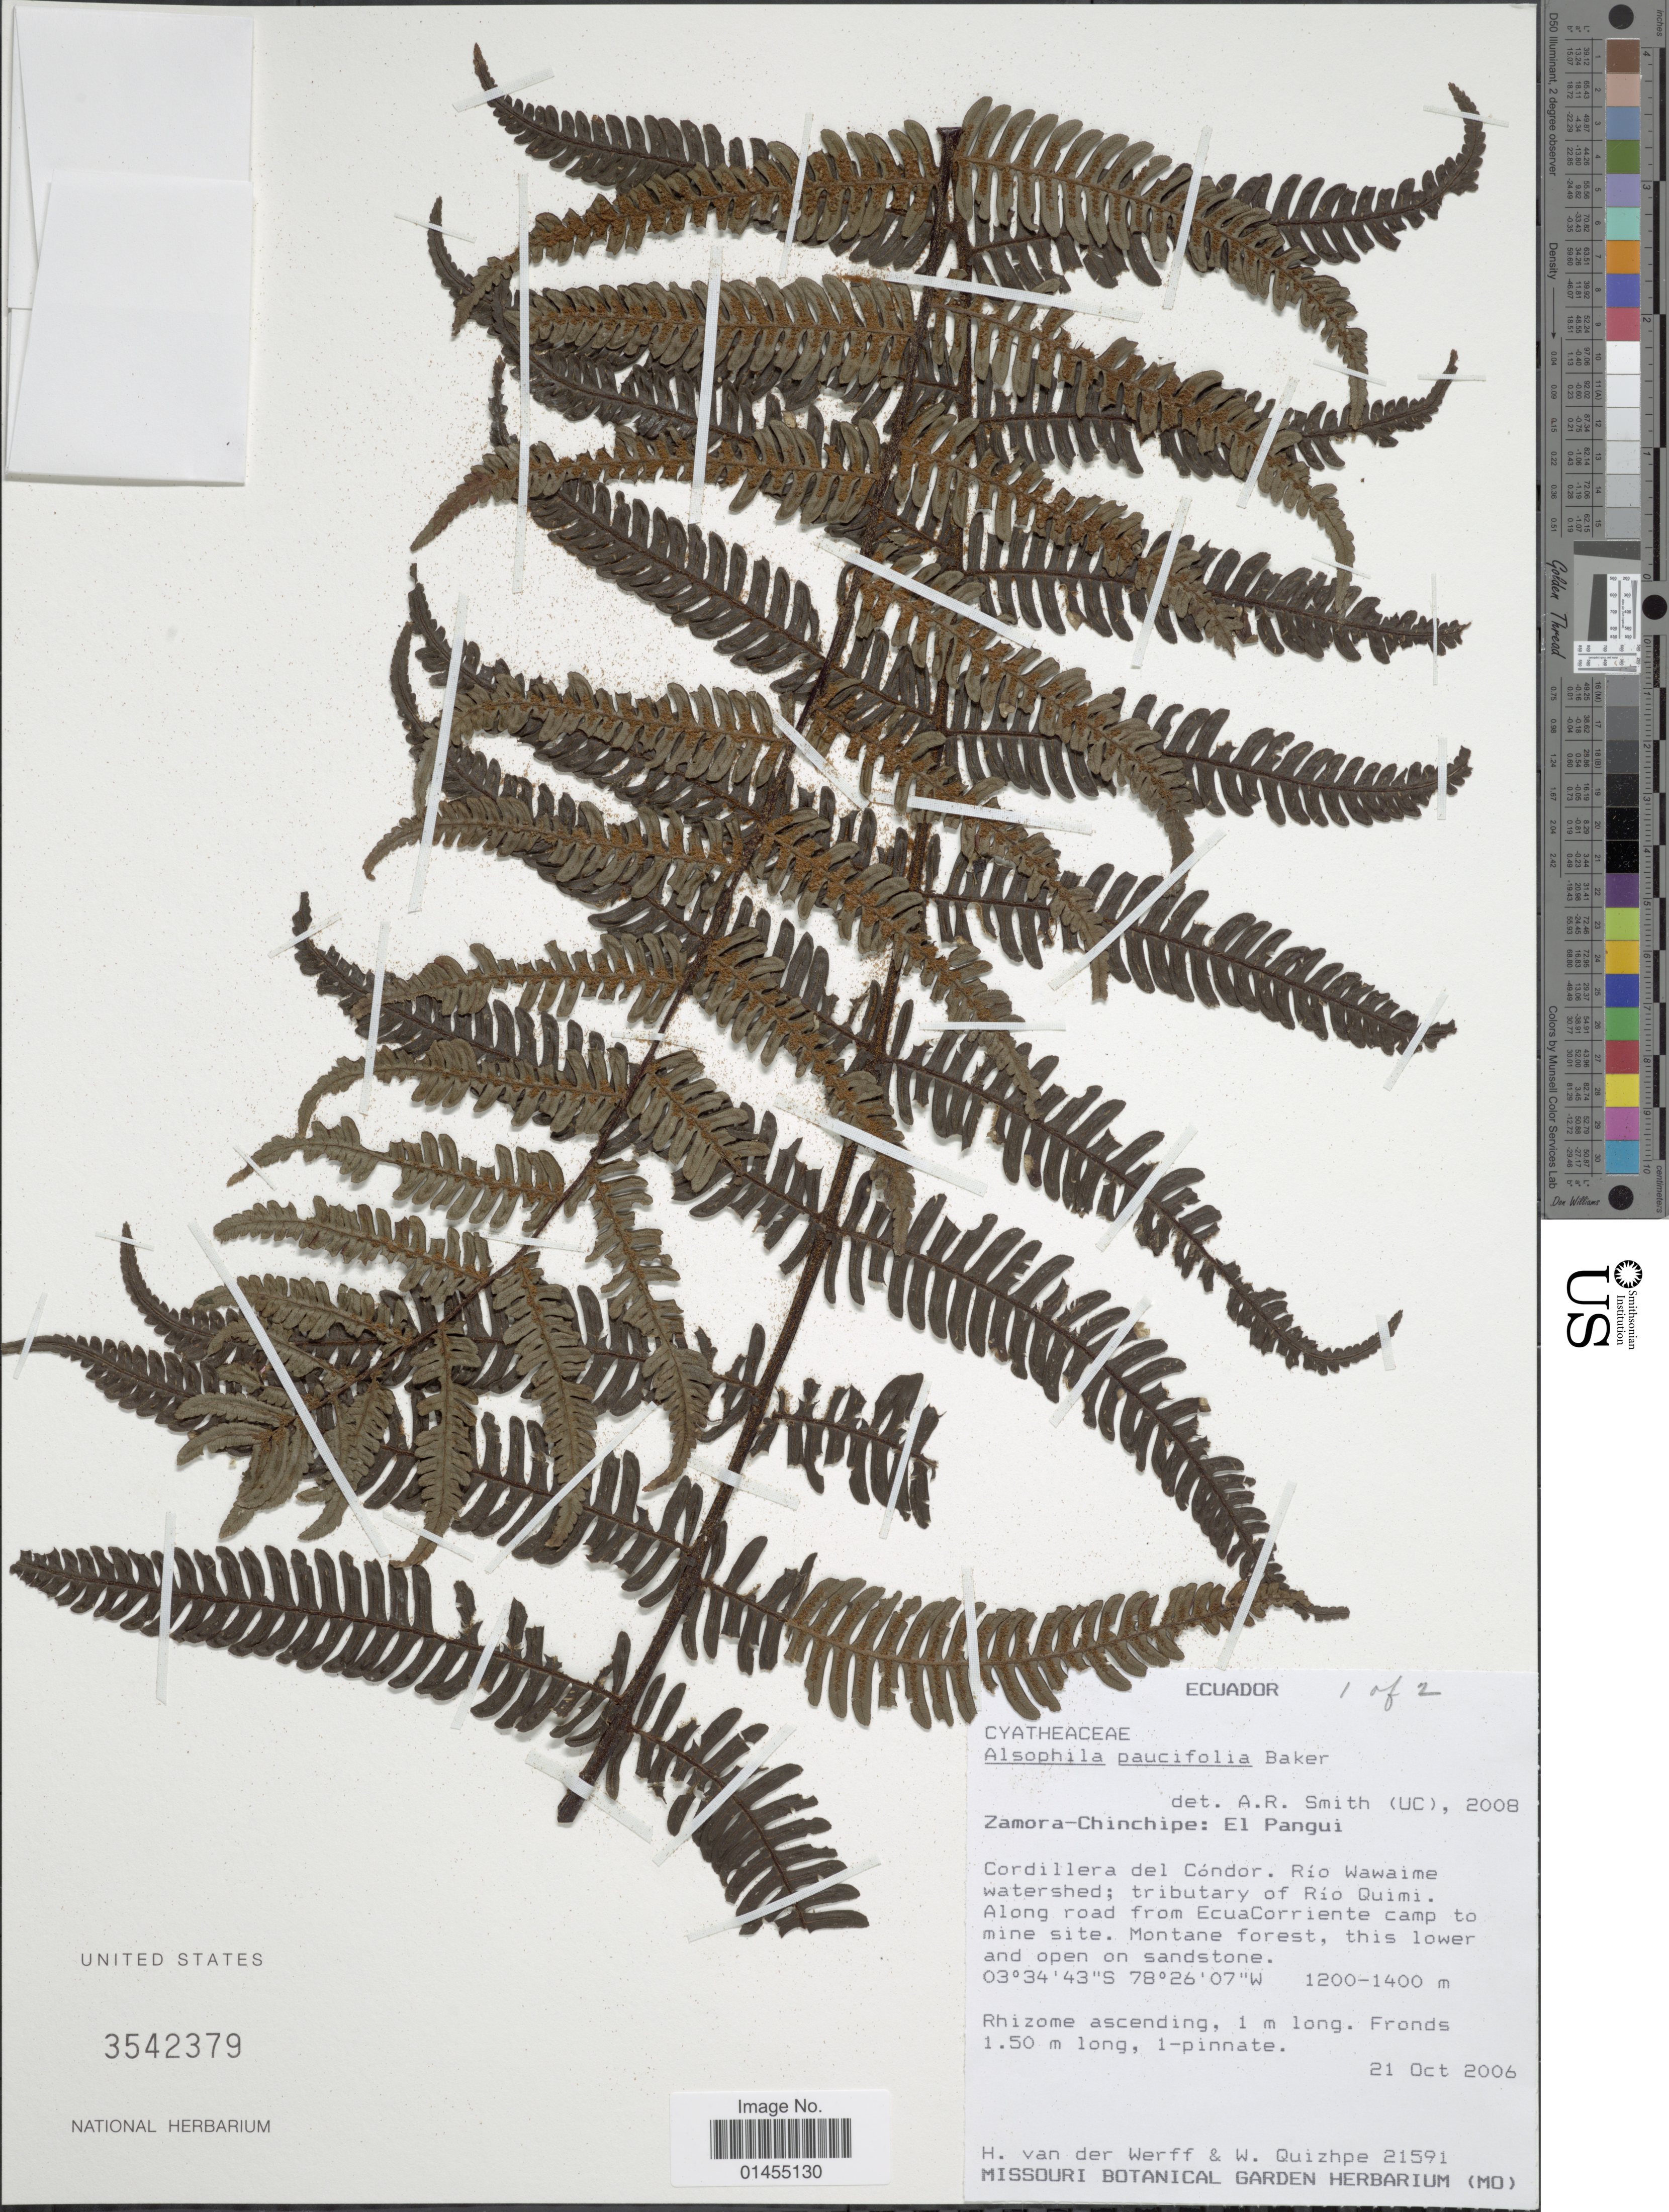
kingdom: Plantae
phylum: Tracheophyta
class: Polypodiopsida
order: Cyatheales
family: Cyatheaceae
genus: Alsophila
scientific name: Alsophila pauciflora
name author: C. Presl ex Mett. in Kuhn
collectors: H. van der Werff & W. Quizhpe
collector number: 21591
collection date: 2006-10-21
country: Ecuador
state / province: Zamora-Chinchipe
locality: El Pangui. Cordillera del Condor. Rio Wawaime watershed; tributary of Rio Quimi. Along road from EcuaCorriente camp to mine site. Montane forest, this lowe and open on sandstone.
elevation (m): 1200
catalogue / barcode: US 3542379